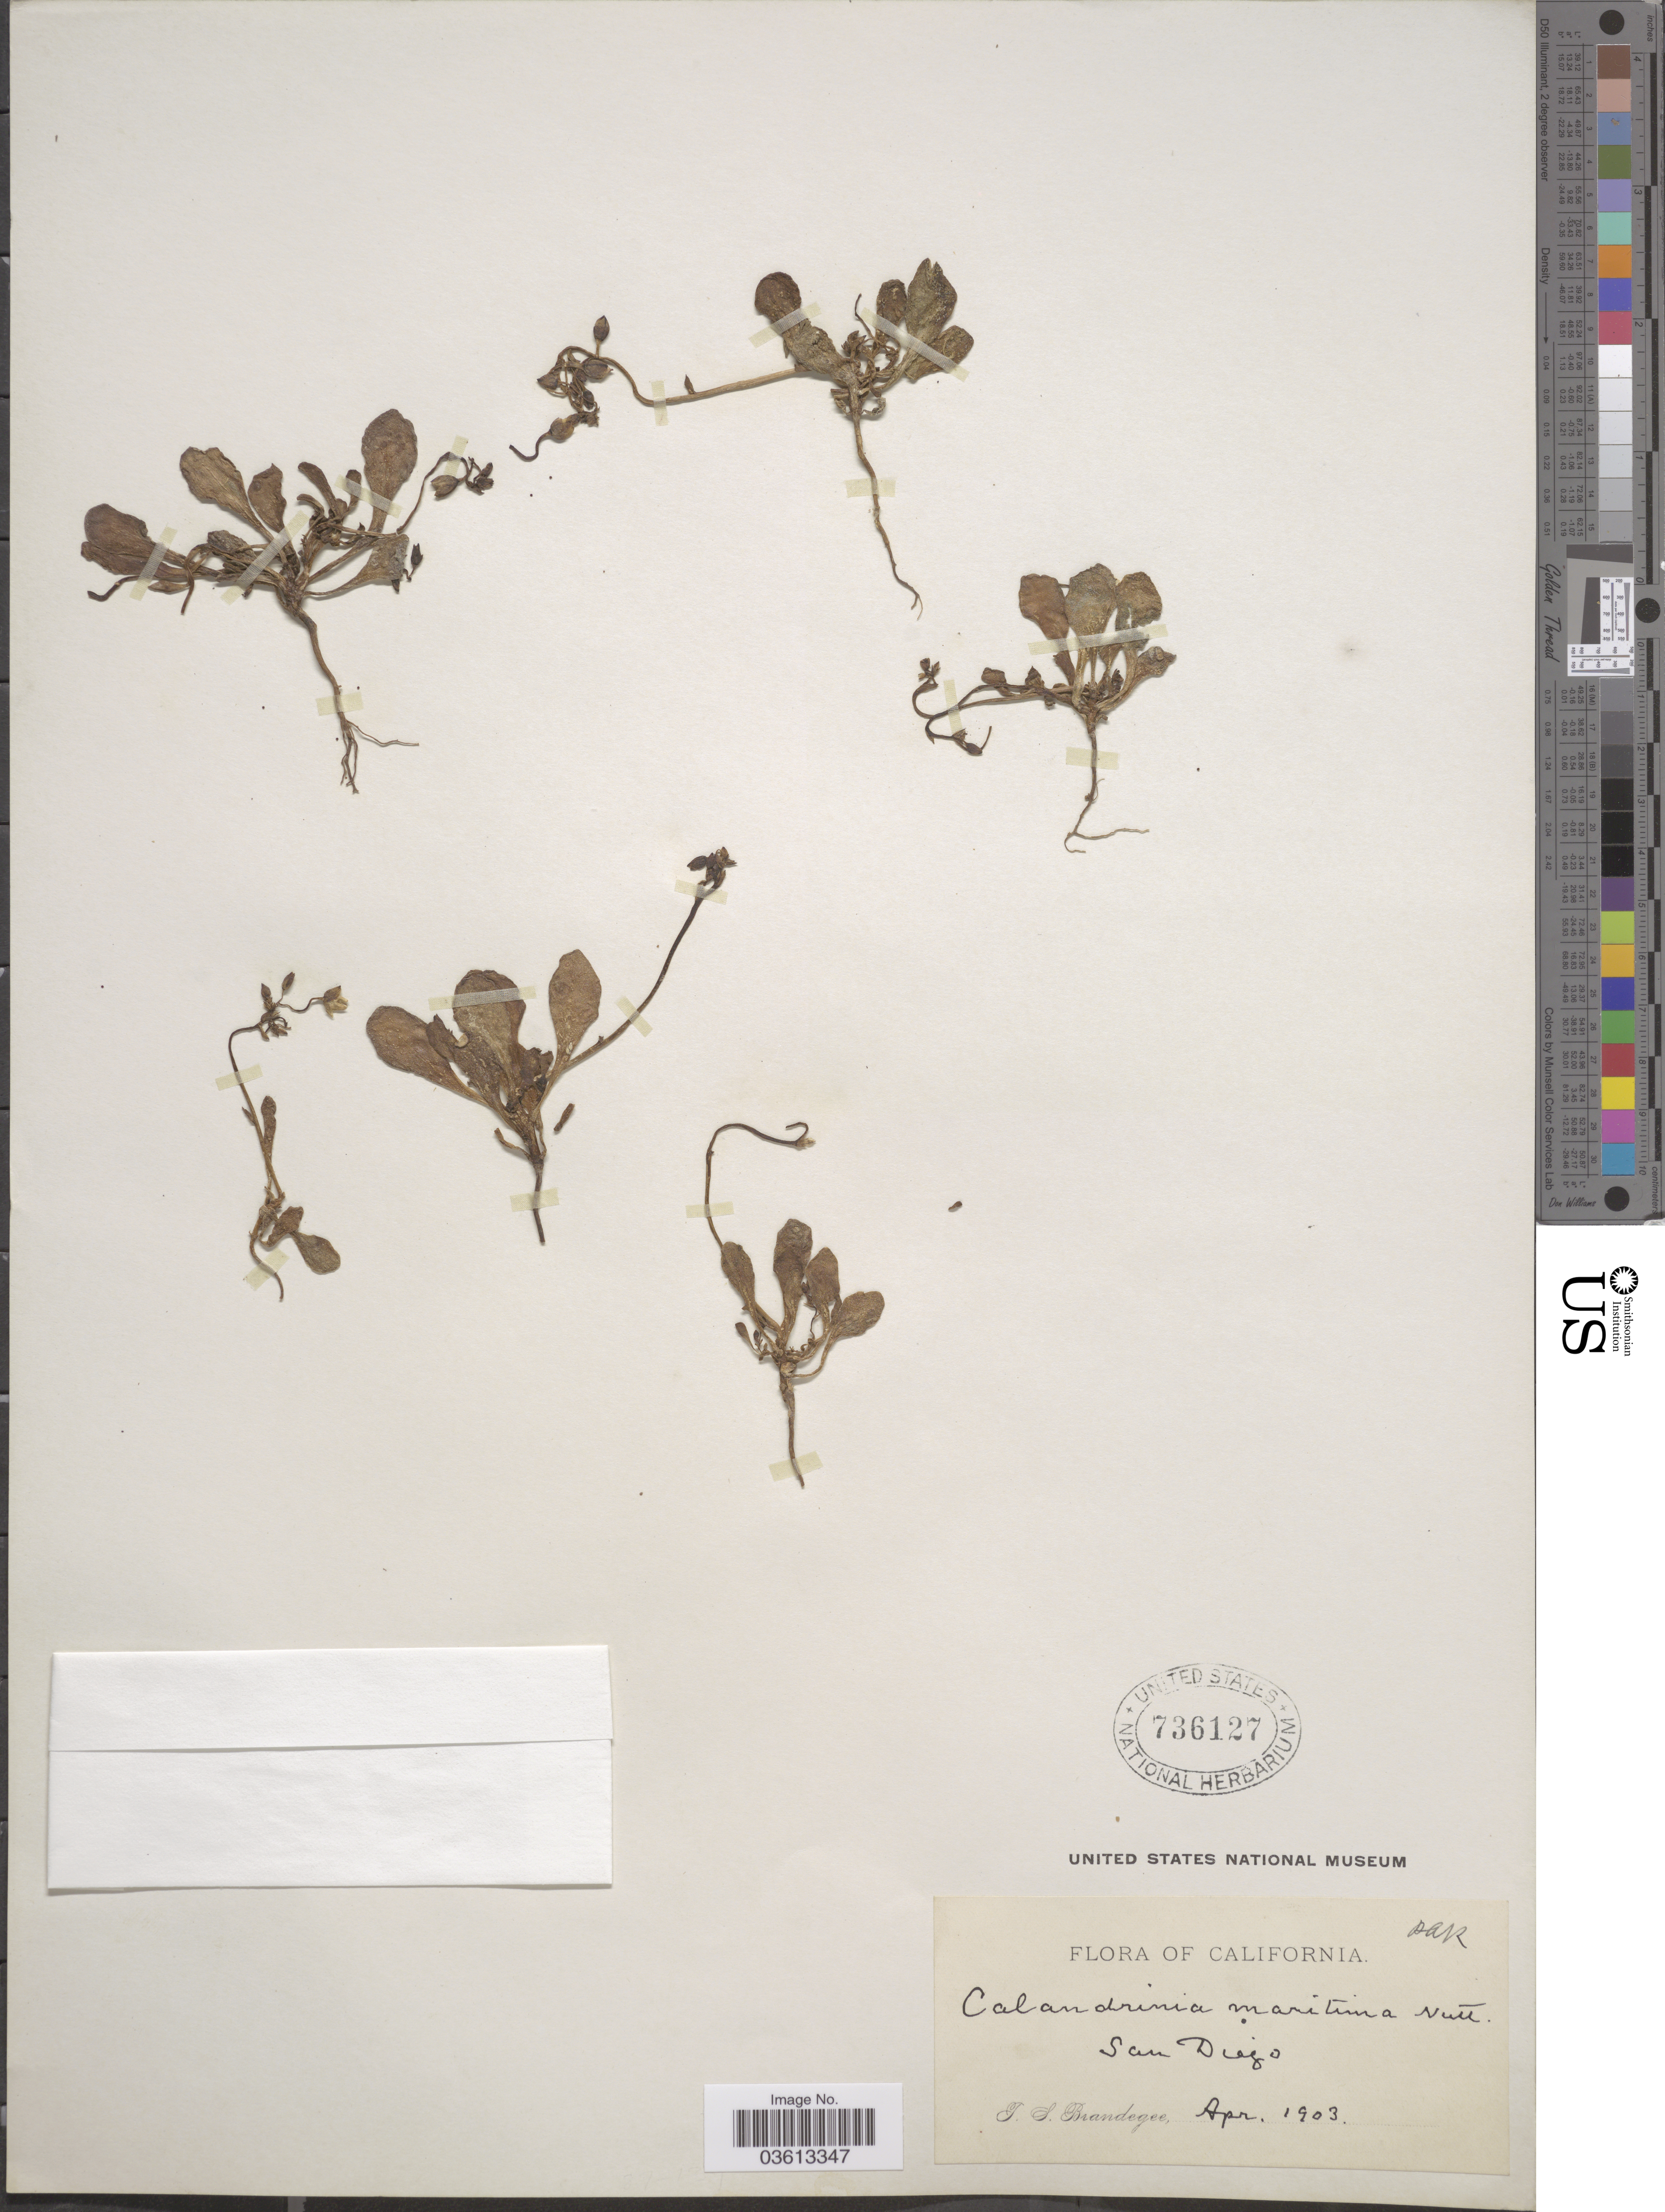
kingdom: Plantae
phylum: Tracheophyta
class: Magnoliopsida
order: Caryophyllales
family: Montiaceae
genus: Cistanthe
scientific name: Cistanthe maritima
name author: (Nutt.) Carolin ex Hershk.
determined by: Strong, Mark T., (BOT), Smithsonian Institution - National Museum of Natural History (UNITED STATES)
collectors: T. S. Brandegee (herbarium)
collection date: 1903-04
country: United States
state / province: California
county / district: San Diego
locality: San Diego.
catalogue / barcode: US 736127